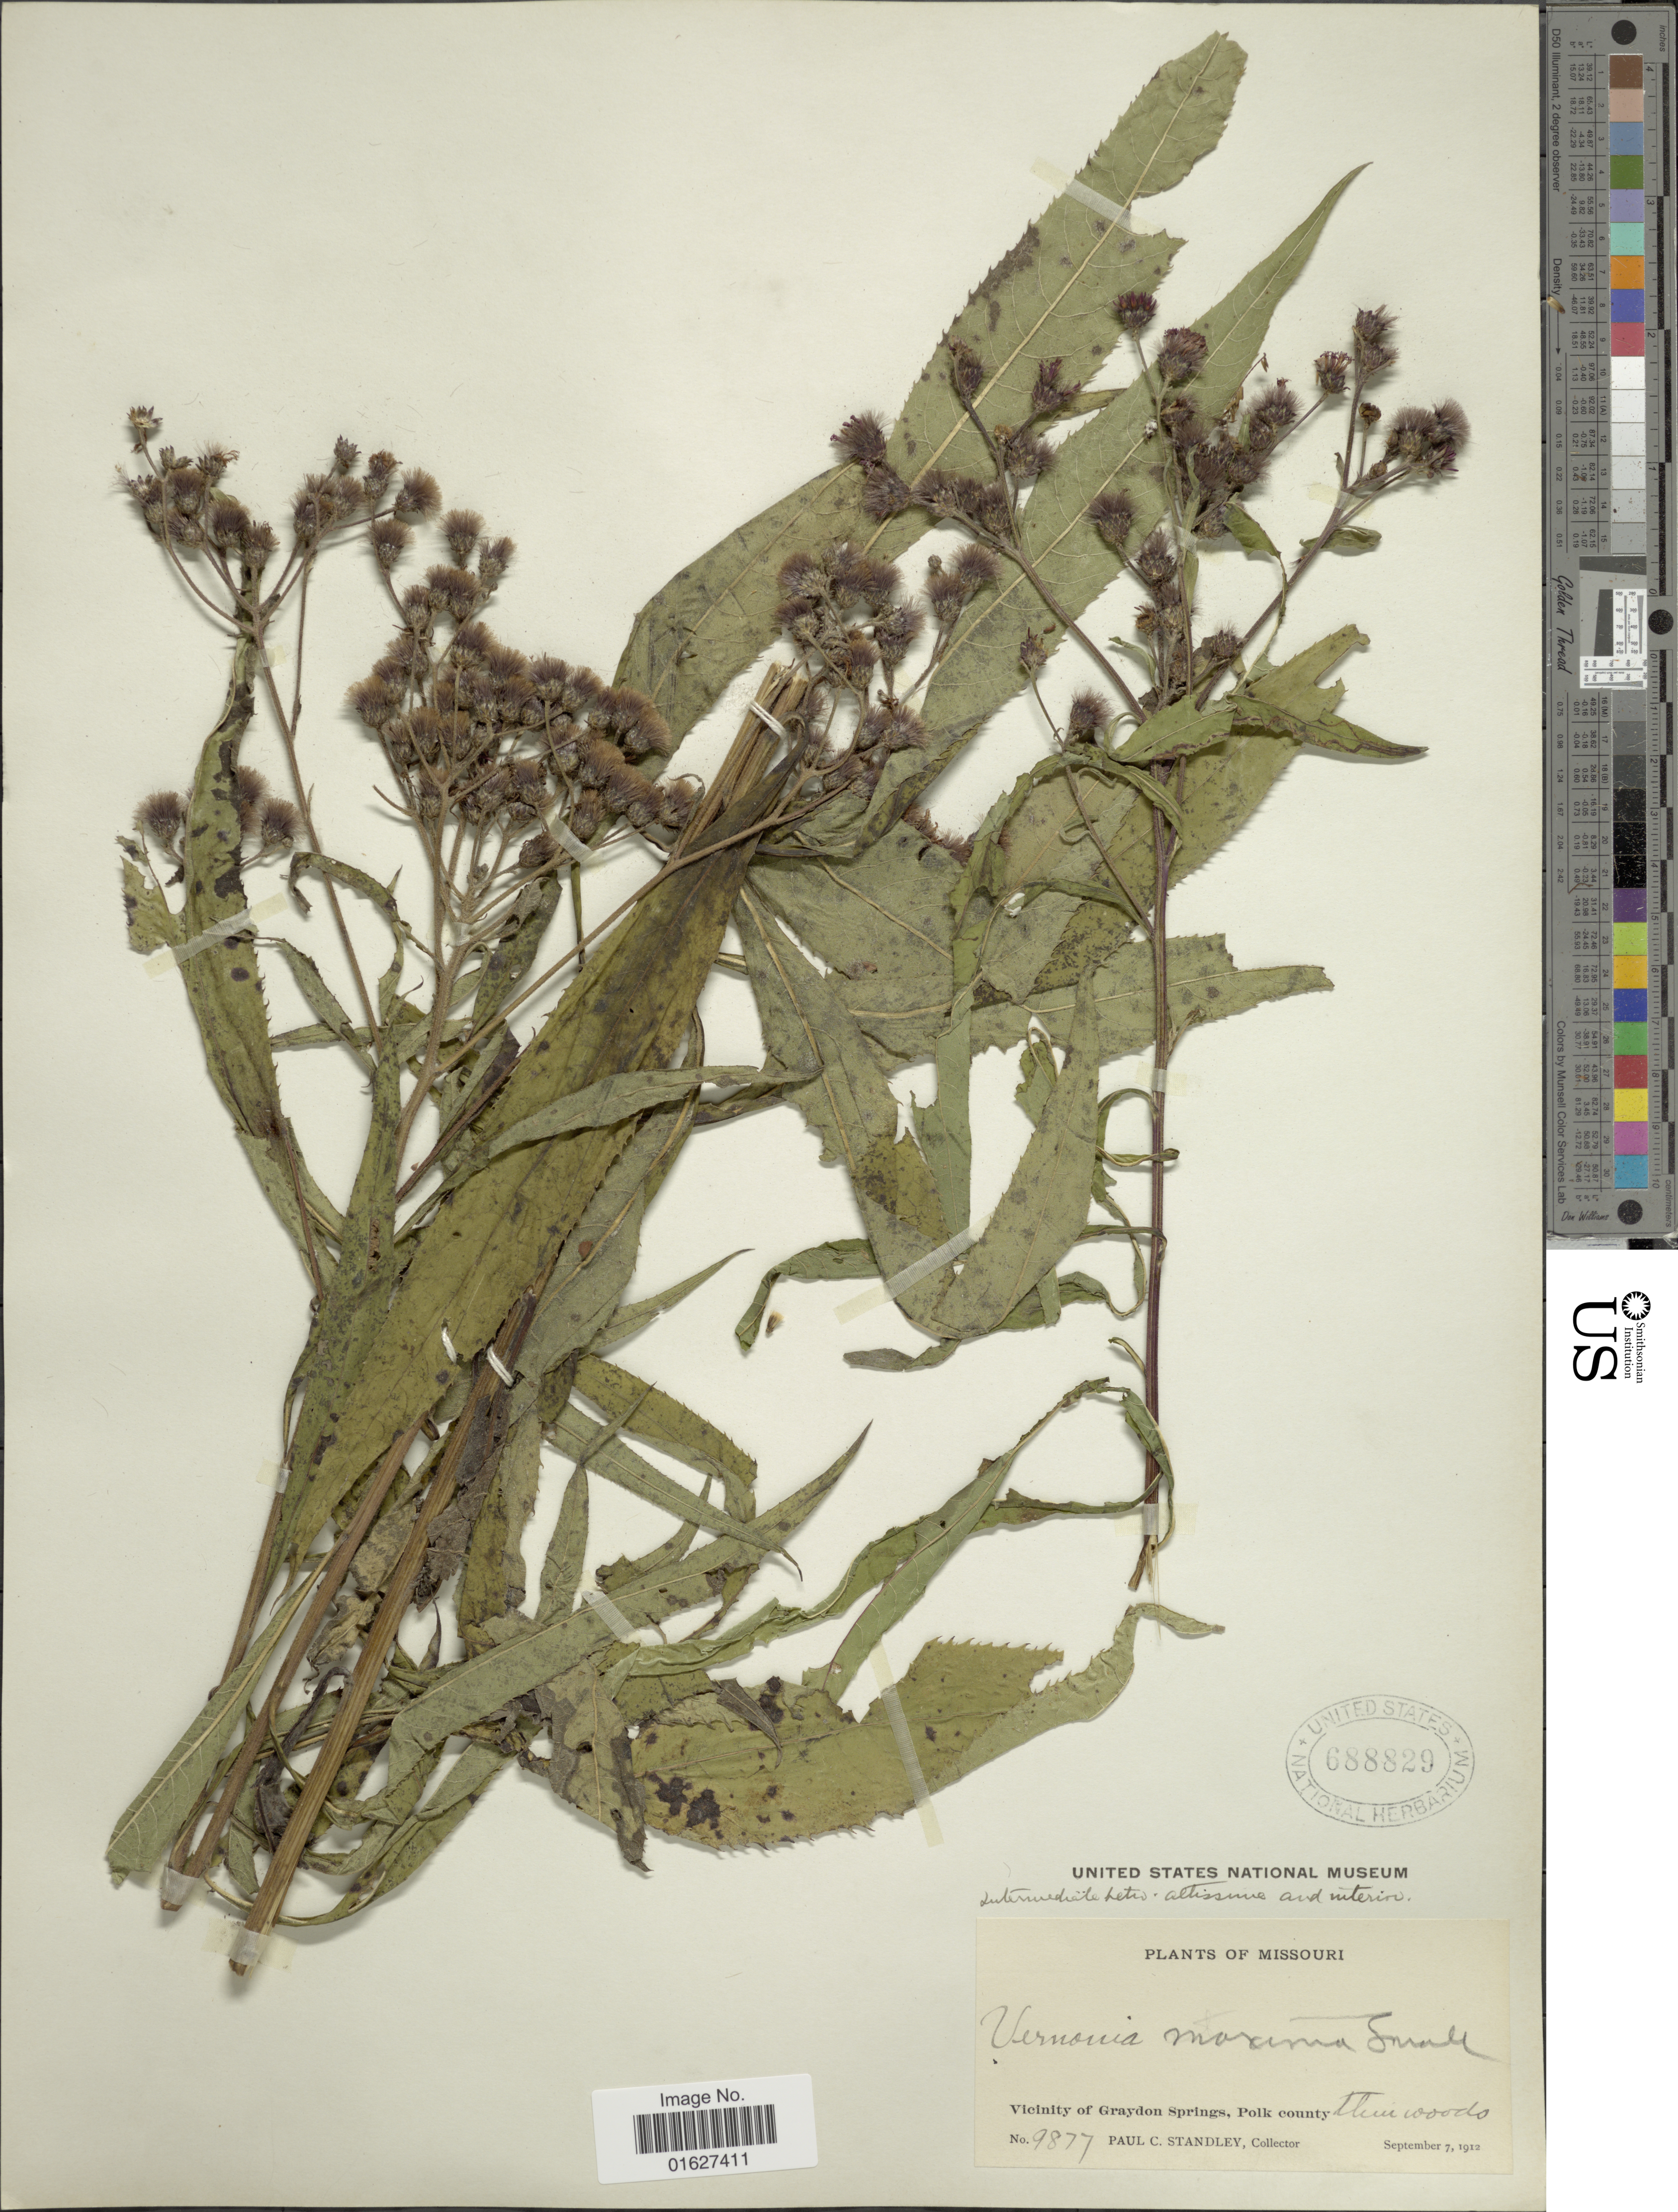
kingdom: Plantae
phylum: Tracheophyta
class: Magnoliopsida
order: Asterales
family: Asteraceae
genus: Vernonia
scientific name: Vernonia gigantea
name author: (Walter) Trel.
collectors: P. C. Standley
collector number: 9877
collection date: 1912-09-07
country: United States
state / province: Missouri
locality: Vicinity of Graydon Springs, Polk county, thin woods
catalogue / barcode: US 688829